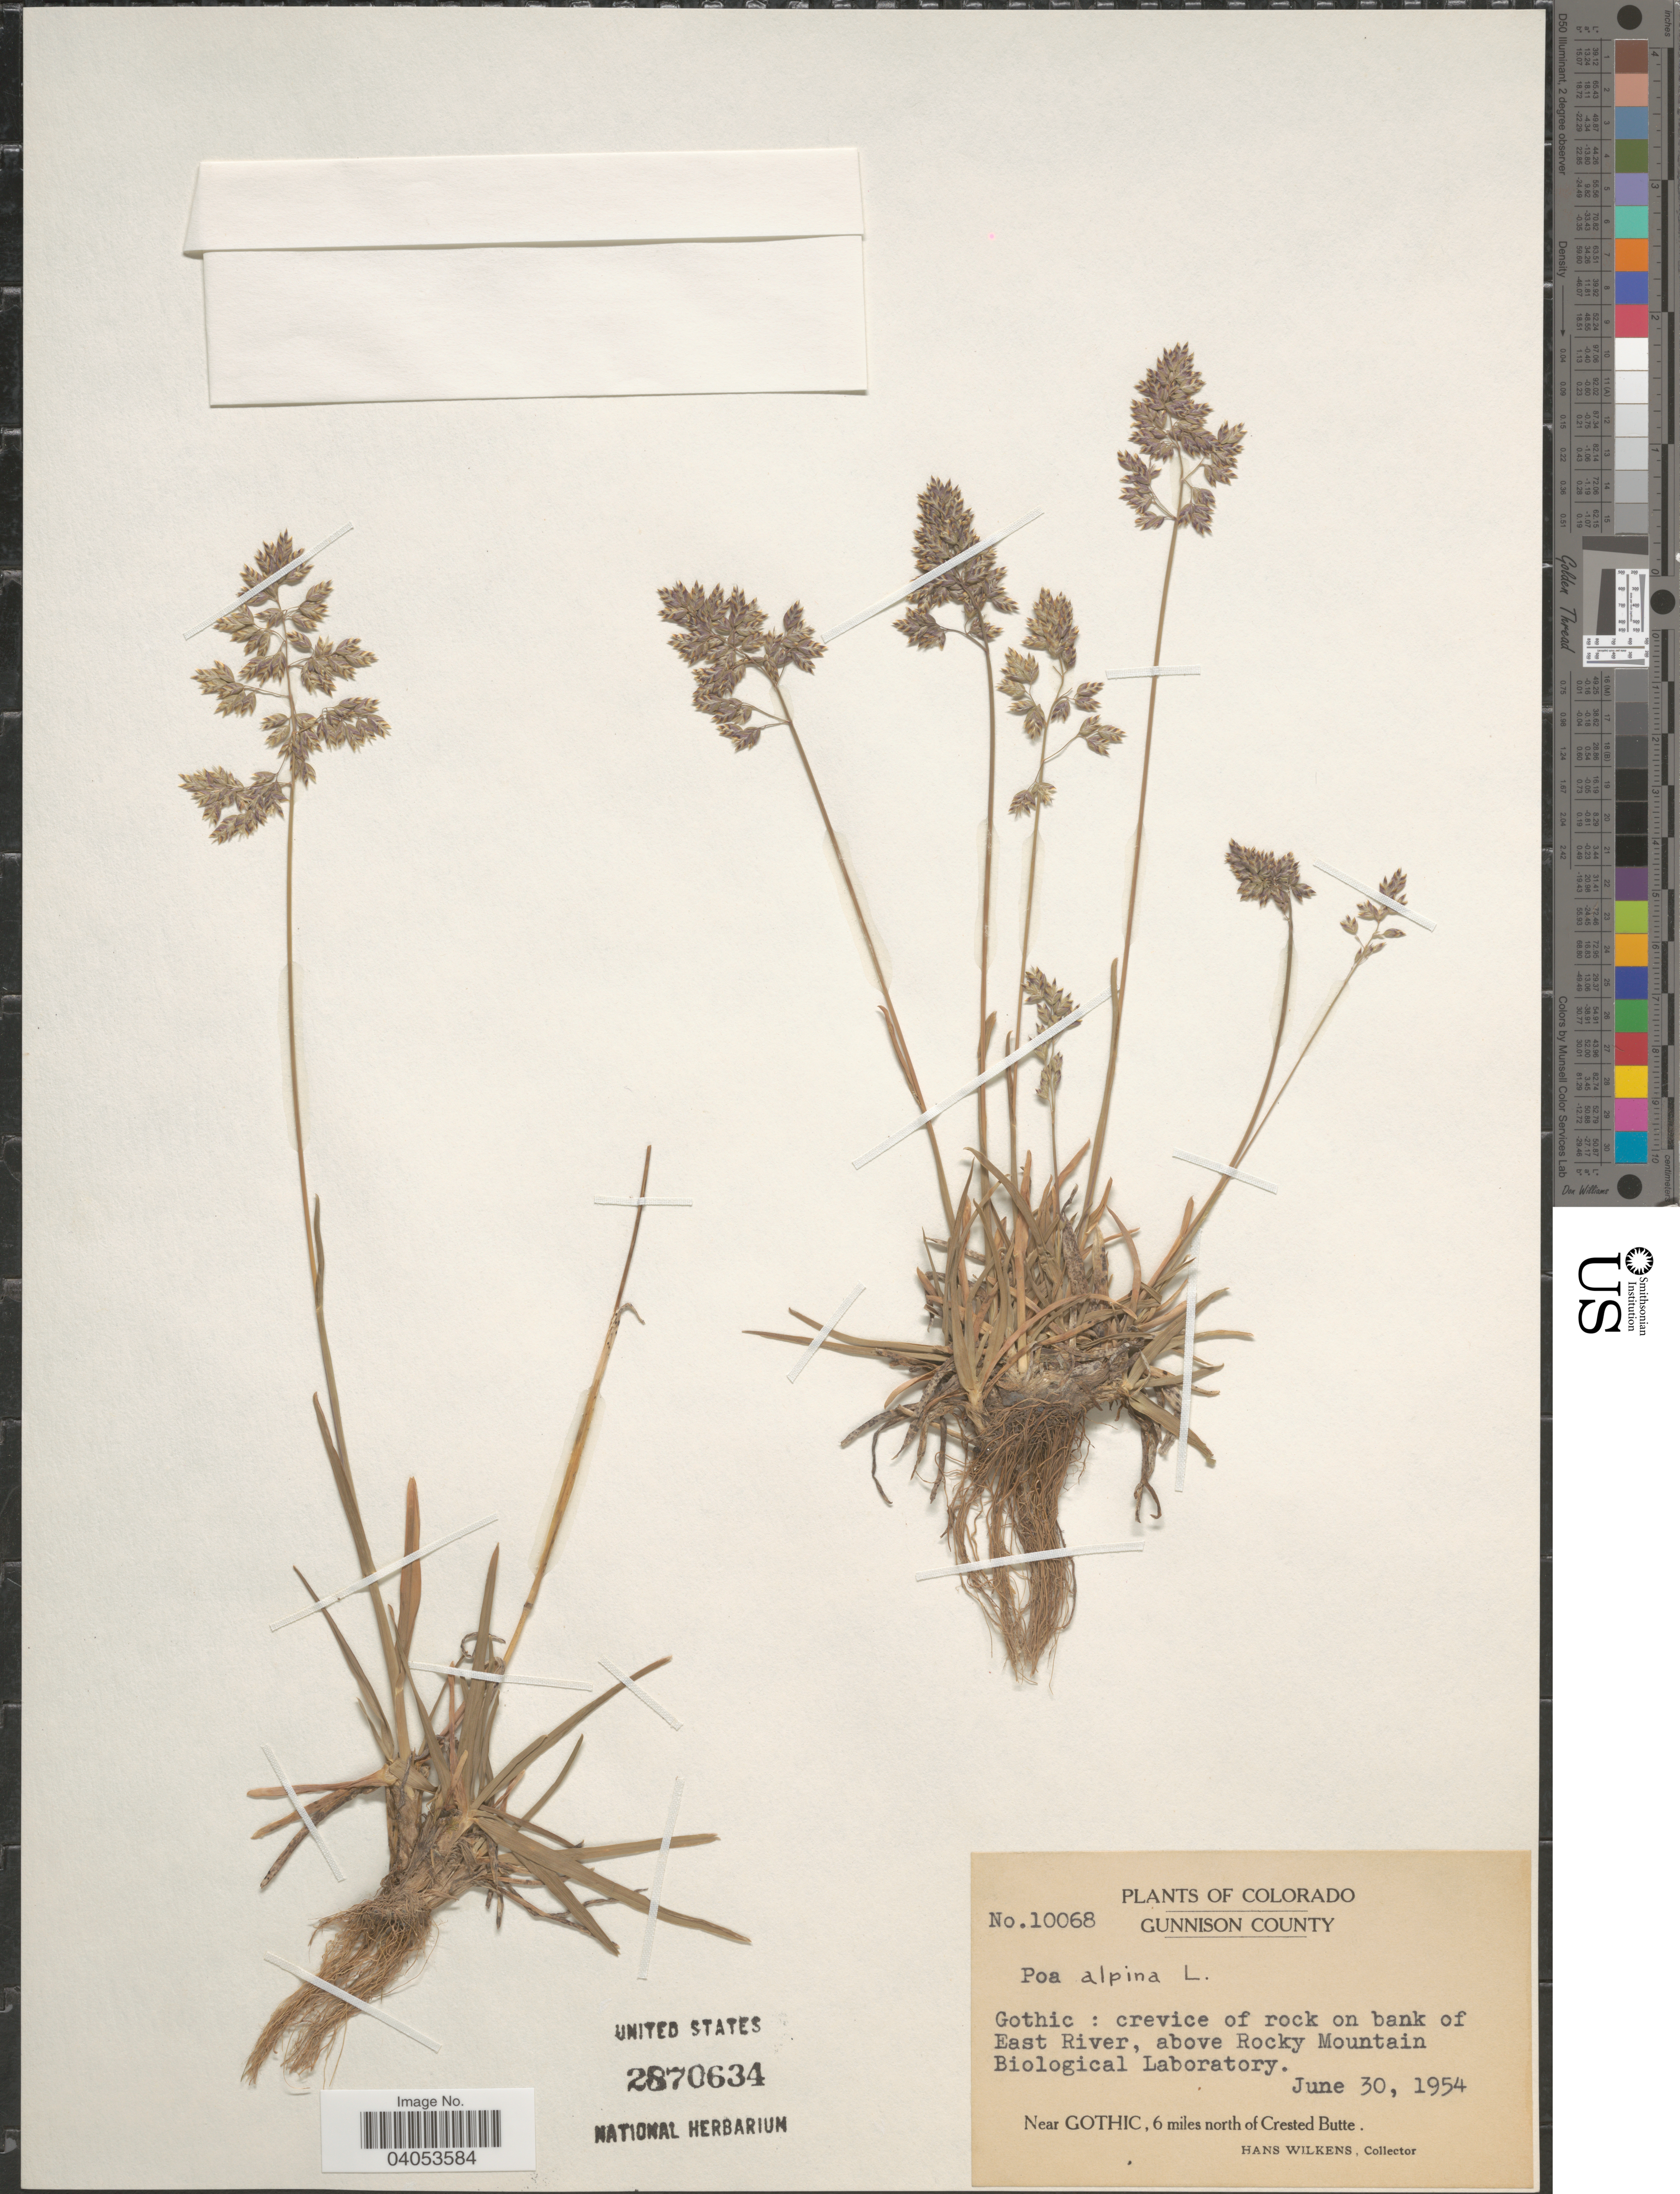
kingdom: Plantae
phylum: Tracheophyta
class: Liliopsida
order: Poales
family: Poaceae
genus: Poa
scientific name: Poa alpina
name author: L.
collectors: H. Wilkens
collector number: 10068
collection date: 1954-06-30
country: United States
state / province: Colorado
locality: Gunnison County. Gothic: crevice of rock on bank of East River, above Rocky Mountain Biological Laboratory. Near Gothic, 6 miles north of Crested Butte.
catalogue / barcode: US 2870634